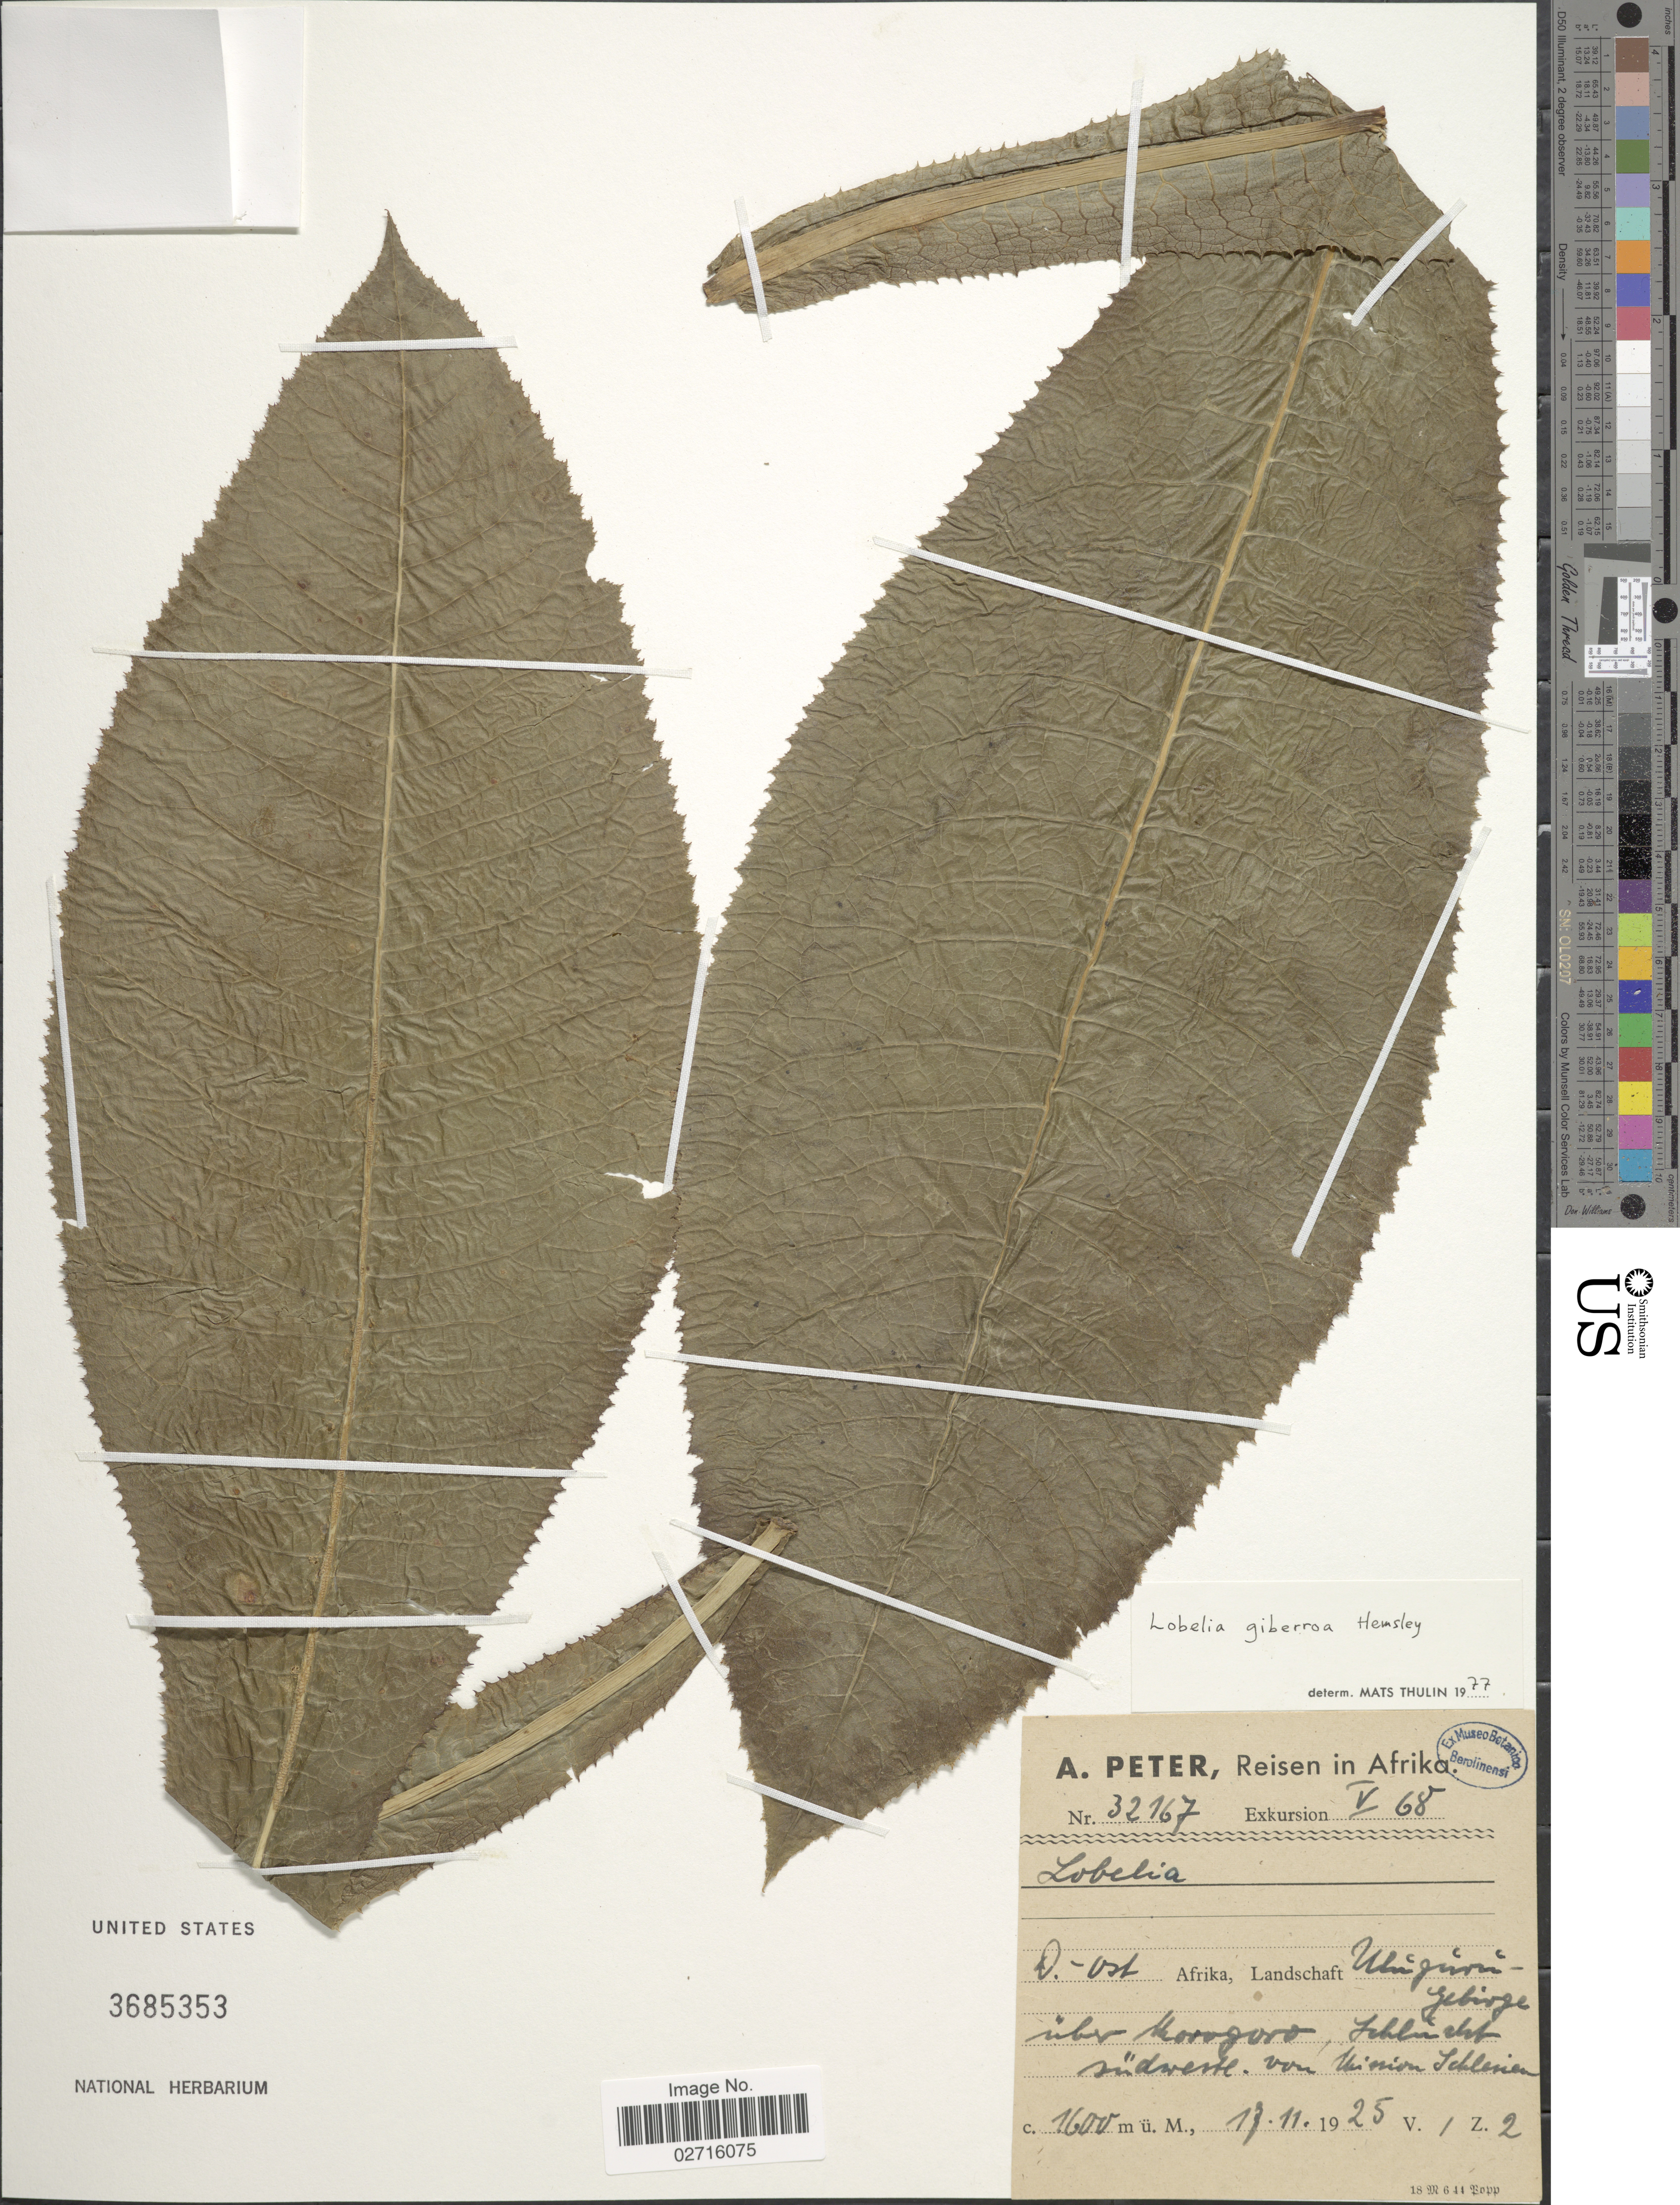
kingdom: Plantae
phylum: Tracheophyta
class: Magnoliopsida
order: Asterales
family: Campanulaceae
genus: Lobelia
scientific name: Lobelia giberroa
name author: Hemsl.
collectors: A. Peter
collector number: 32167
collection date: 1925-11-13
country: Tanzania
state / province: Morogoro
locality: D.-Ost Afrika, Landschaft Ulugure Gebirge über Morogoro, schlucht südweste von Mission Schlesien.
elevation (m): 1600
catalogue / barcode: US 3685353